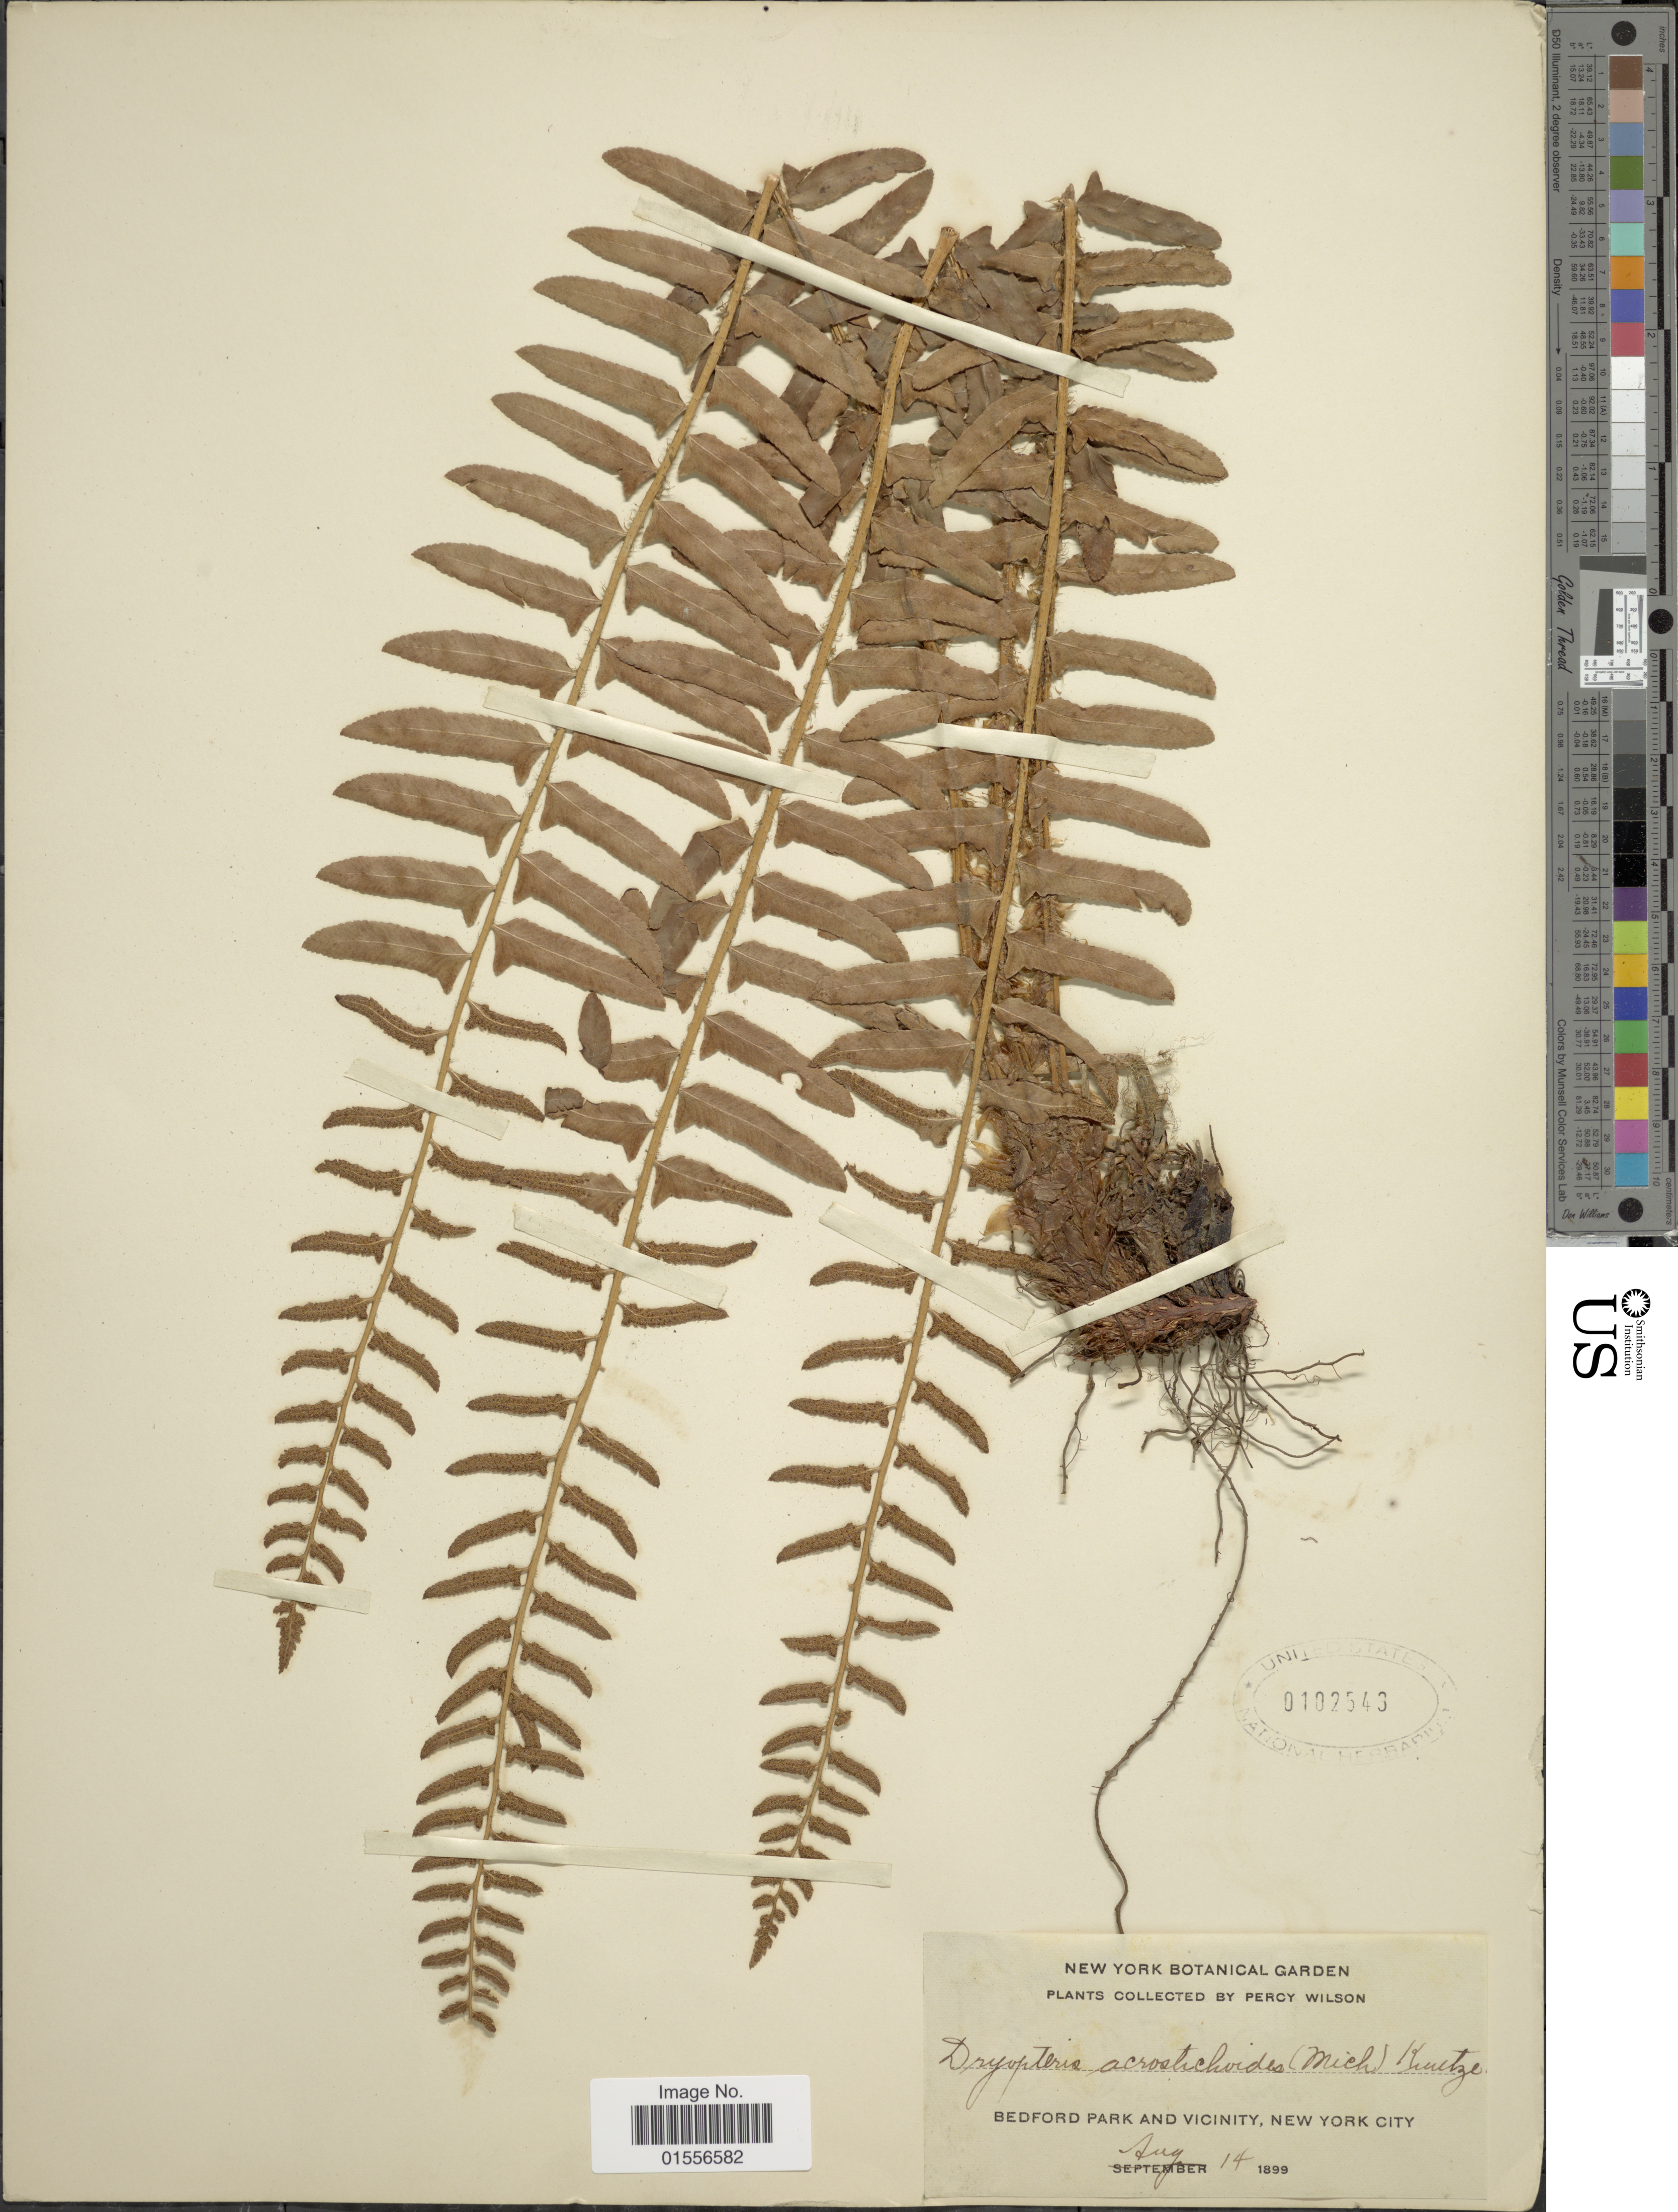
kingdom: Plantae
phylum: Tracheophyta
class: Polypodiopsida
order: Polypodiales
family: Dryopteridaceae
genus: Polystichum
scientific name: Polystichum acrostichoides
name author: (Michx.) Schott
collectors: P. Wilson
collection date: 1899-08-14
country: United States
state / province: New York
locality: Bedford Park and vicinity.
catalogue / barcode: US 102543